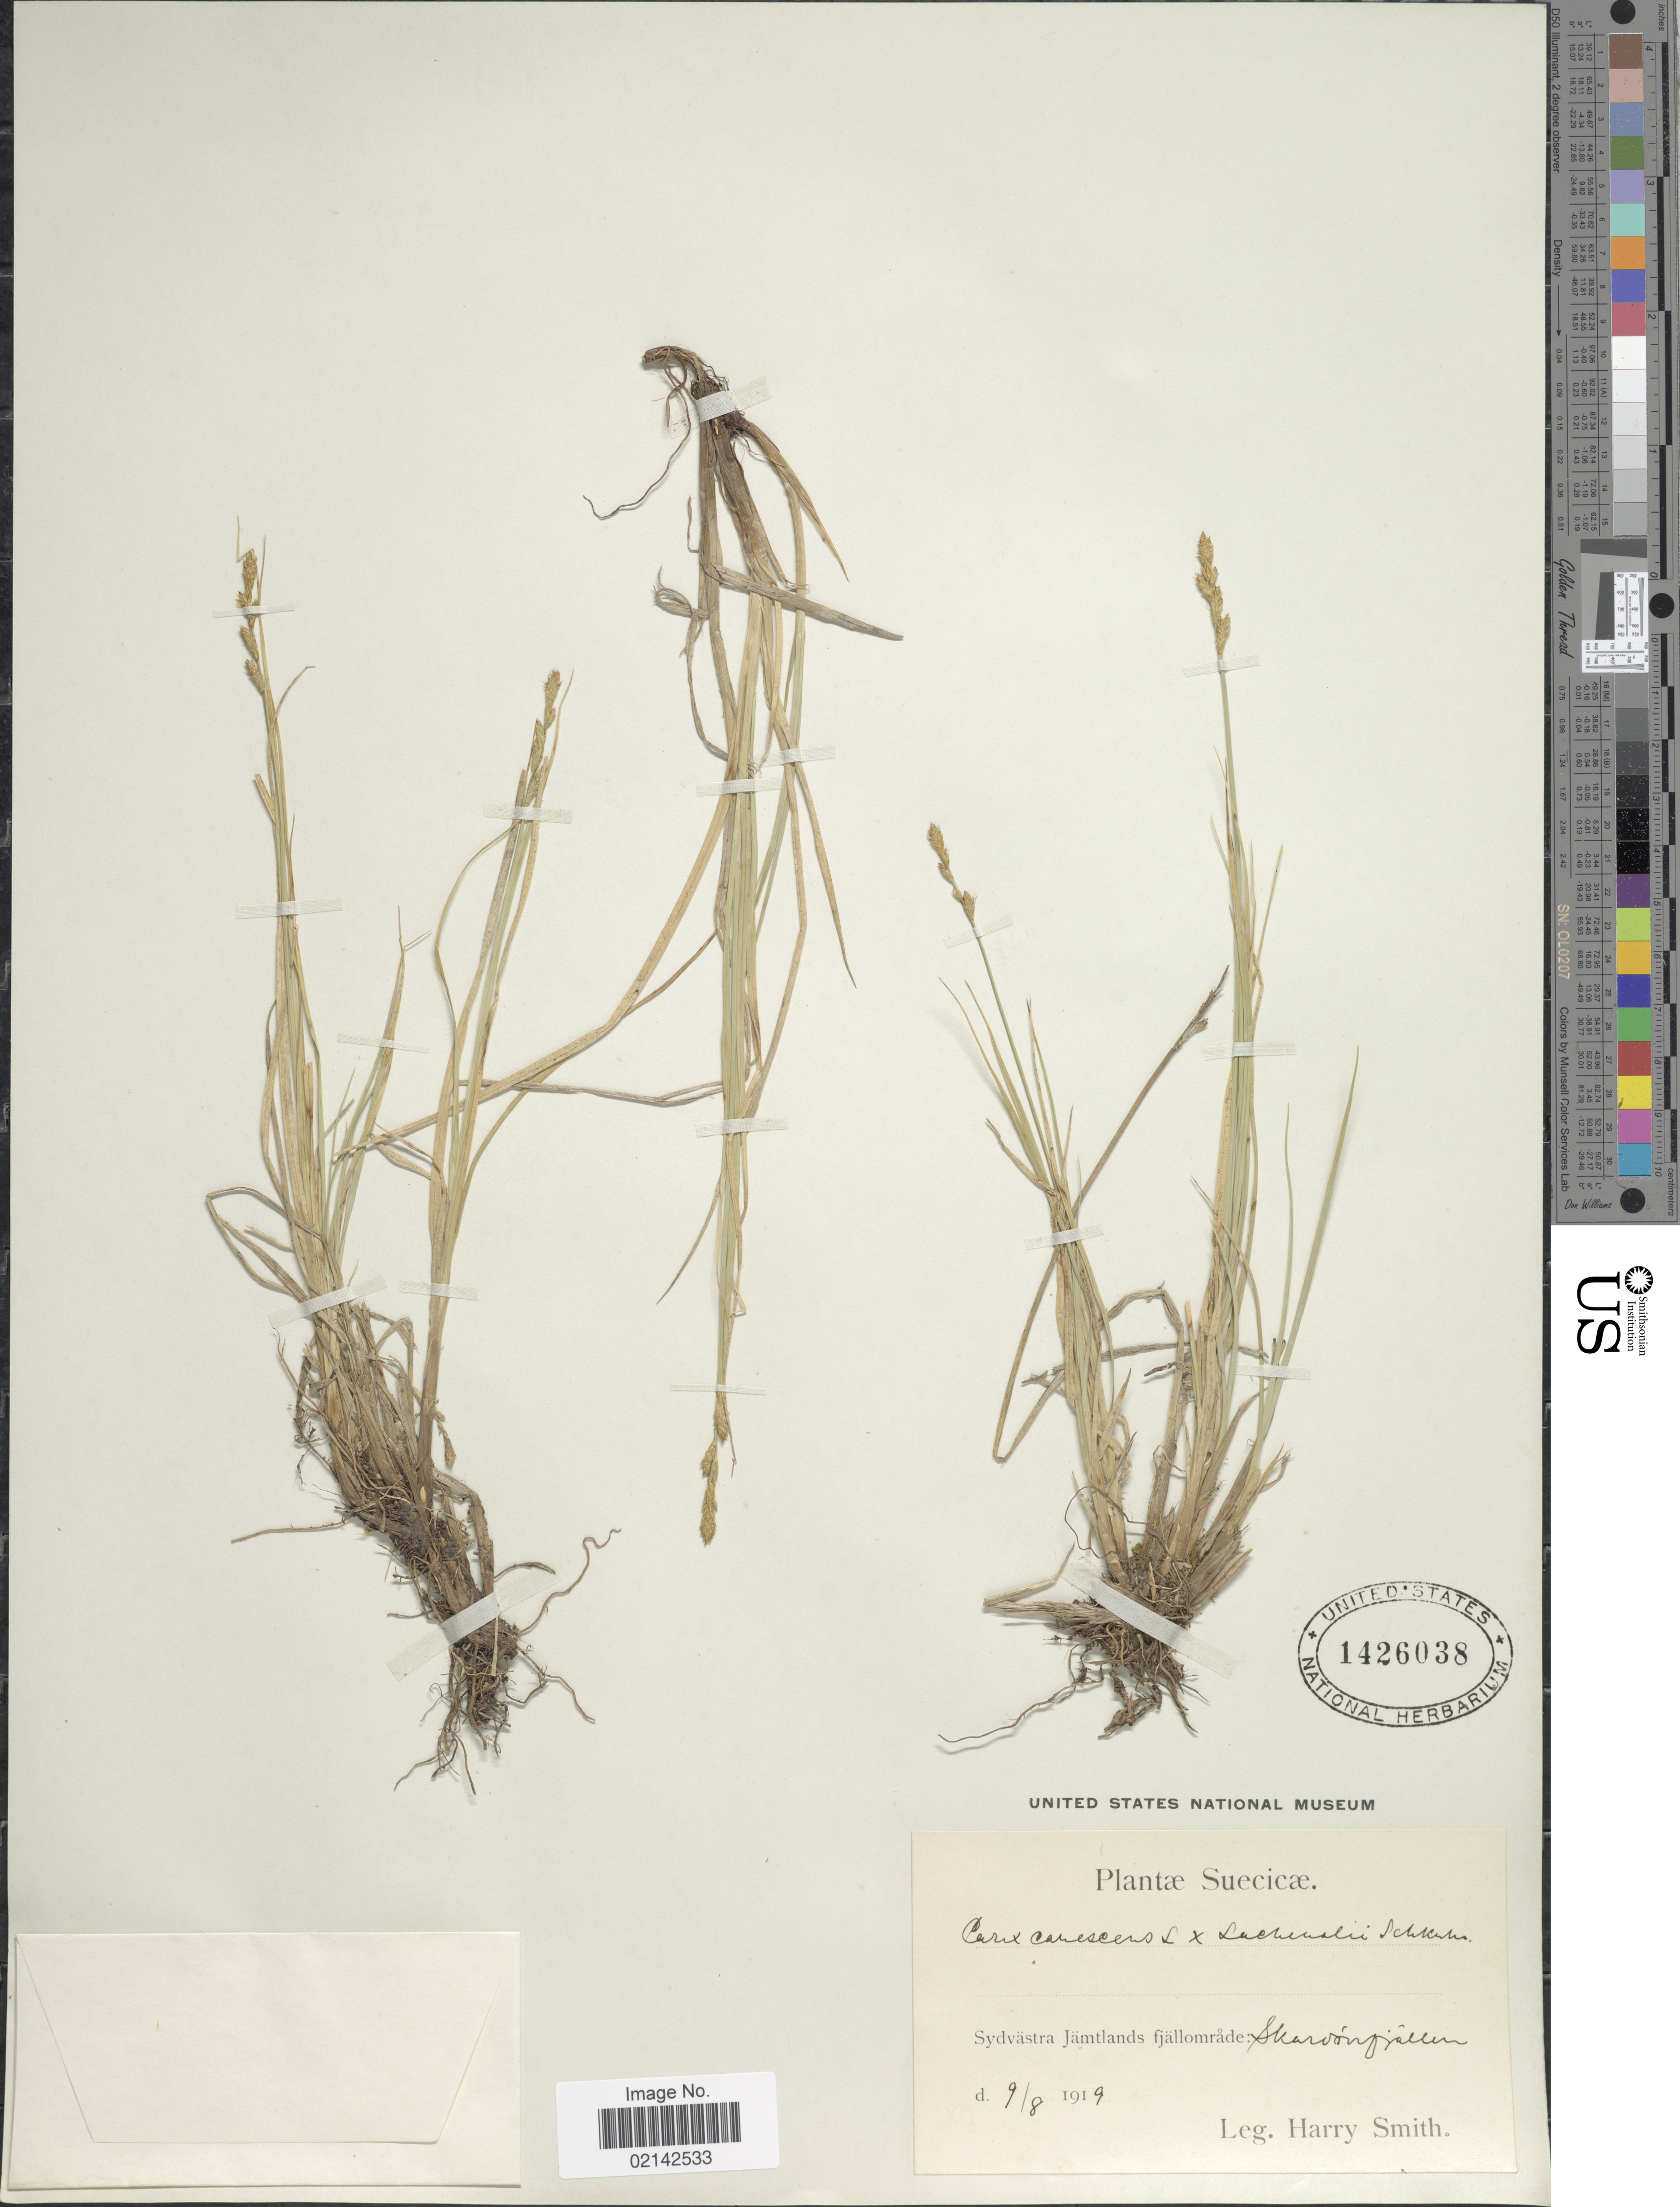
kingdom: Plantae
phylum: Tracheophyta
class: Liliopsida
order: Poales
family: Cyperaceae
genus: Carex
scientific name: Carex canescens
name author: L.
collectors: H. Smith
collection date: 1919-08-09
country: Sweden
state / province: Jämtland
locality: Suecicae, Sydvastra Jamtlands Fjallomrade: Skarvinfjallen [interpreted]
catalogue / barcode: US 1426038